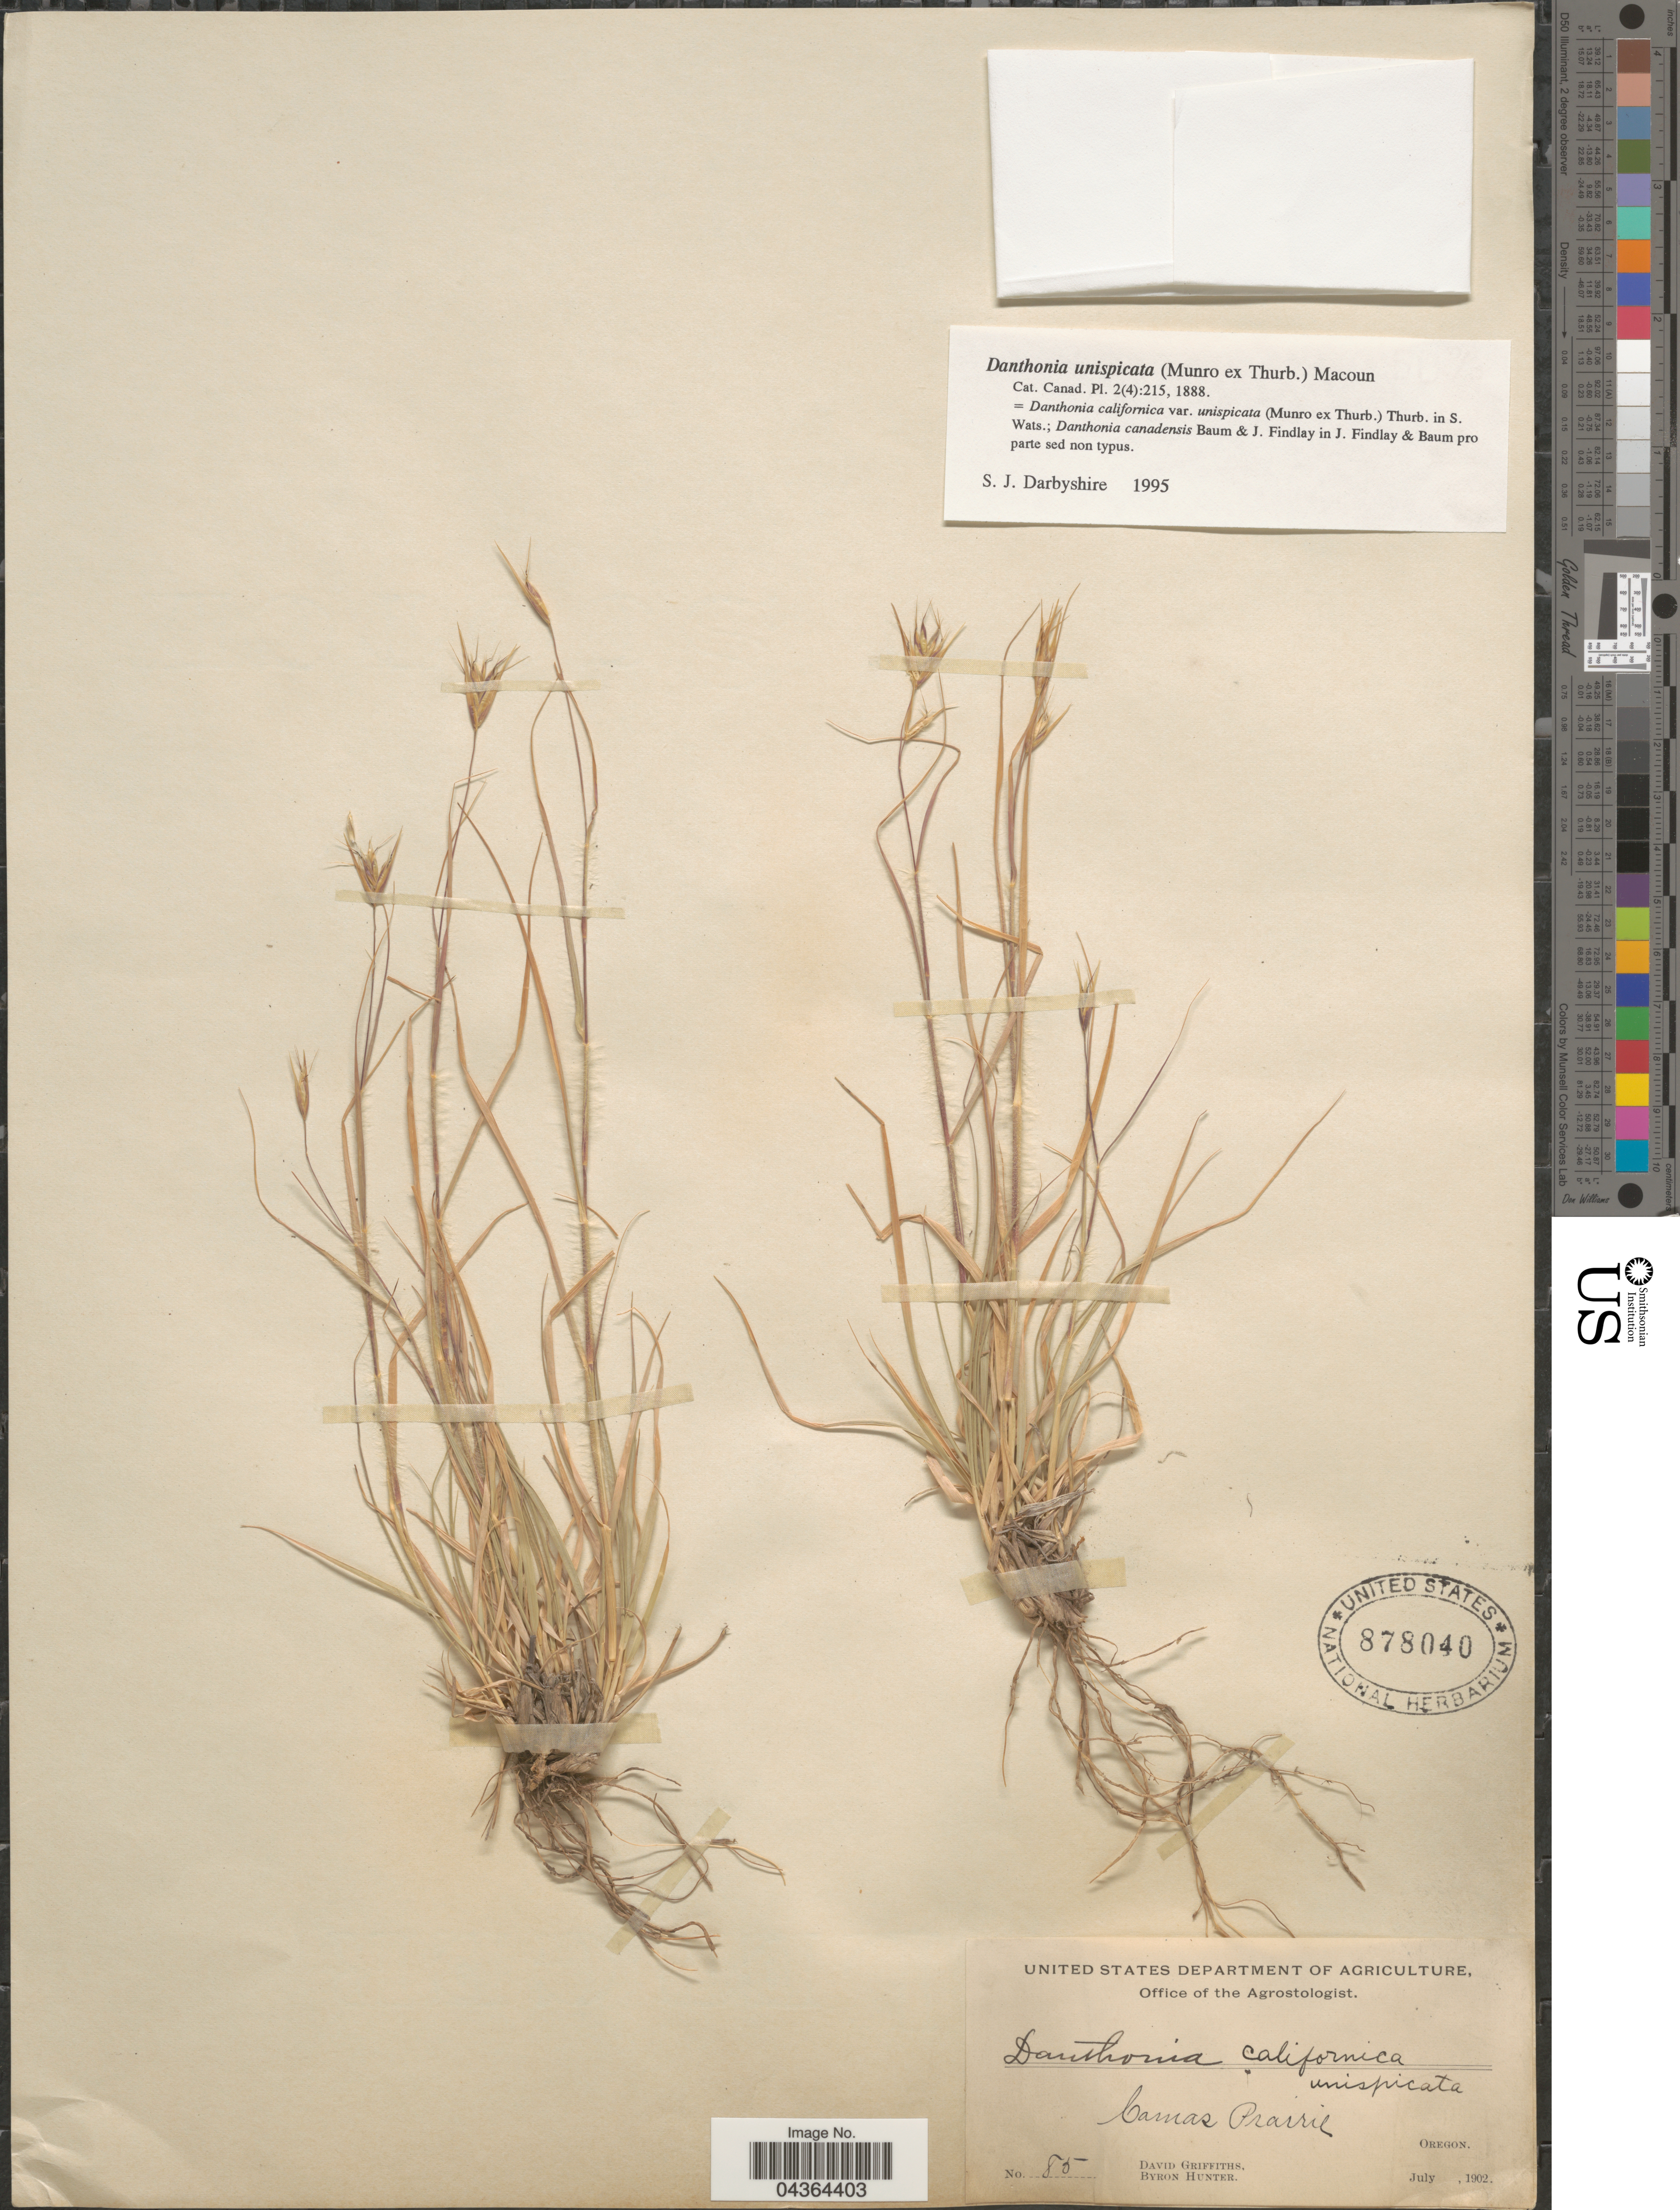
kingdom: Plantae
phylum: Tracheophyta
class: Liliopsida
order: Poales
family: Poaceae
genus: Danthonia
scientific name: Danthonia unispicata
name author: (Thurb.) Munro ex Macoun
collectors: D. Griffiths & B. Hunter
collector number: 85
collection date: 1902-07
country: United States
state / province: Oregon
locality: Camas Prairie.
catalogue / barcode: US 878040